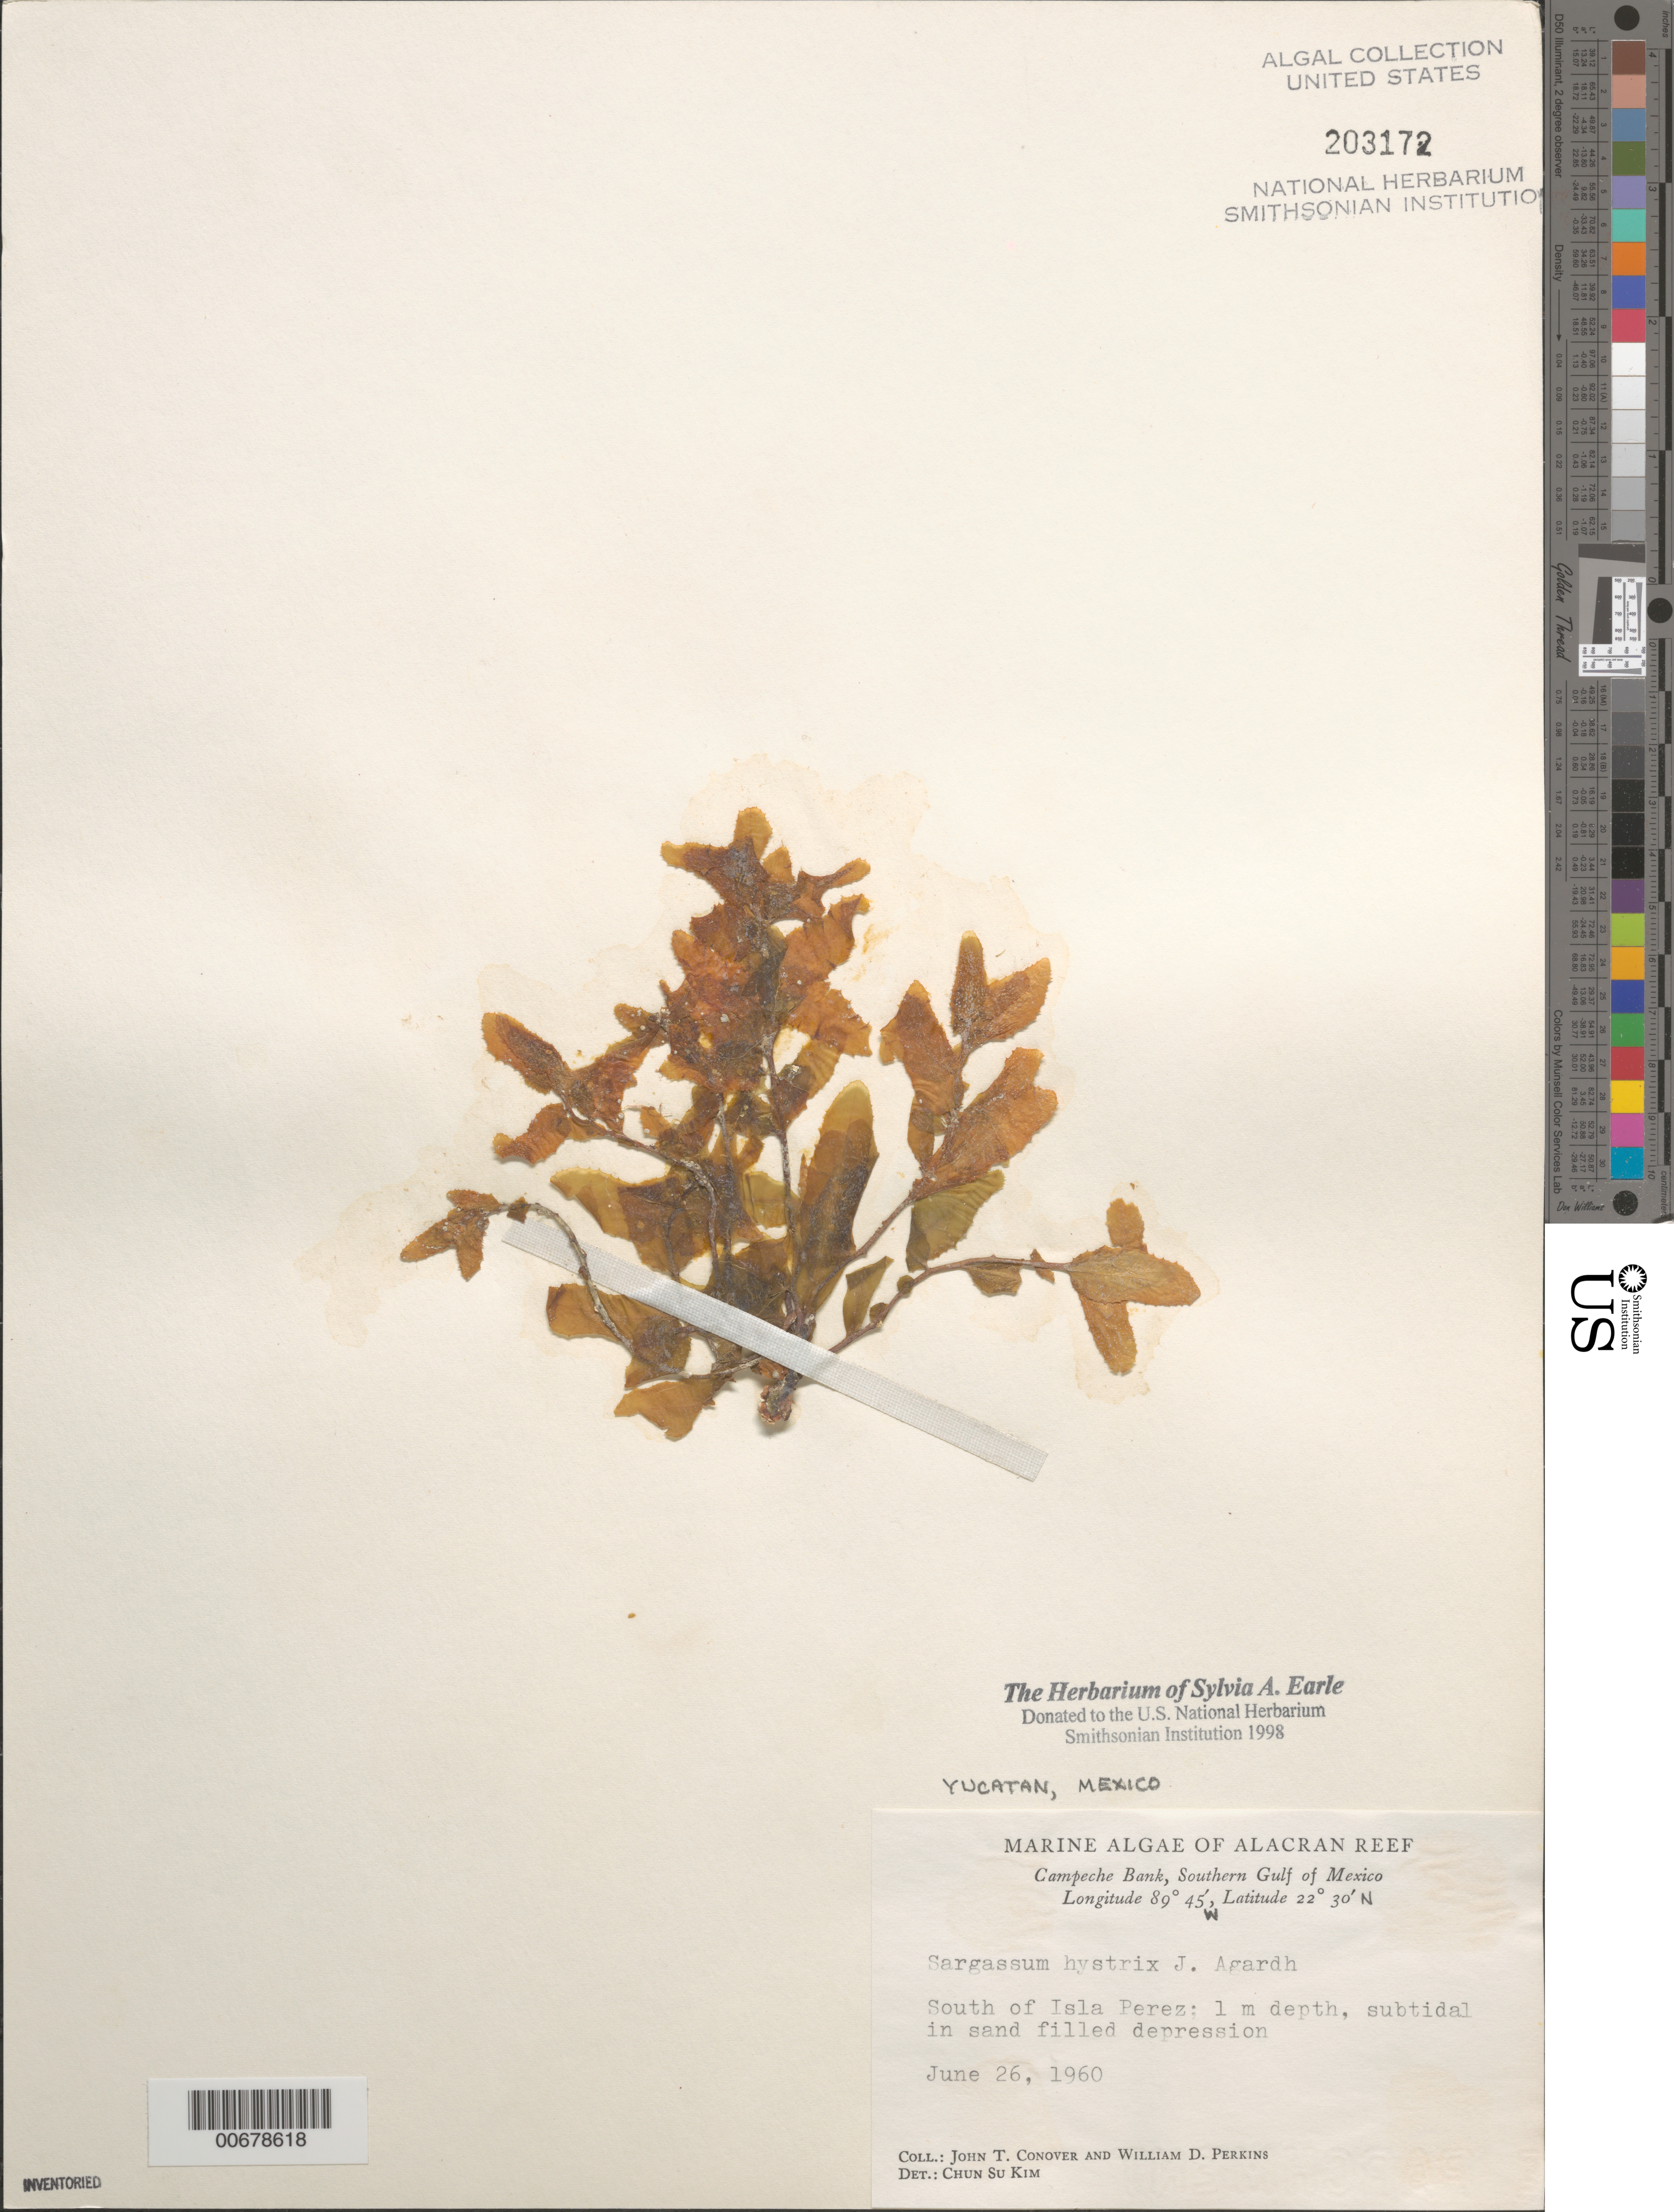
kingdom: Chromista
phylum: Ochrophyta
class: Phaeophyceae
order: Fucales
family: Sargassaceae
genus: Sargassum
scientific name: Sargassum hystrix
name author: J. Agardh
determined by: Kim, Chun Su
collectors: J. T. Conover & W. D. Perkins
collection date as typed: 26 Jun 1960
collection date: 1960-06-26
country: Mexico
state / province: Yucatán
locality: Alacran Reef, Campeche Bank, south of Isla Perez, southern Gulf of Mexico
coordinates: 22 30' N, 89 45' W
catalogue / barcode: US 203172